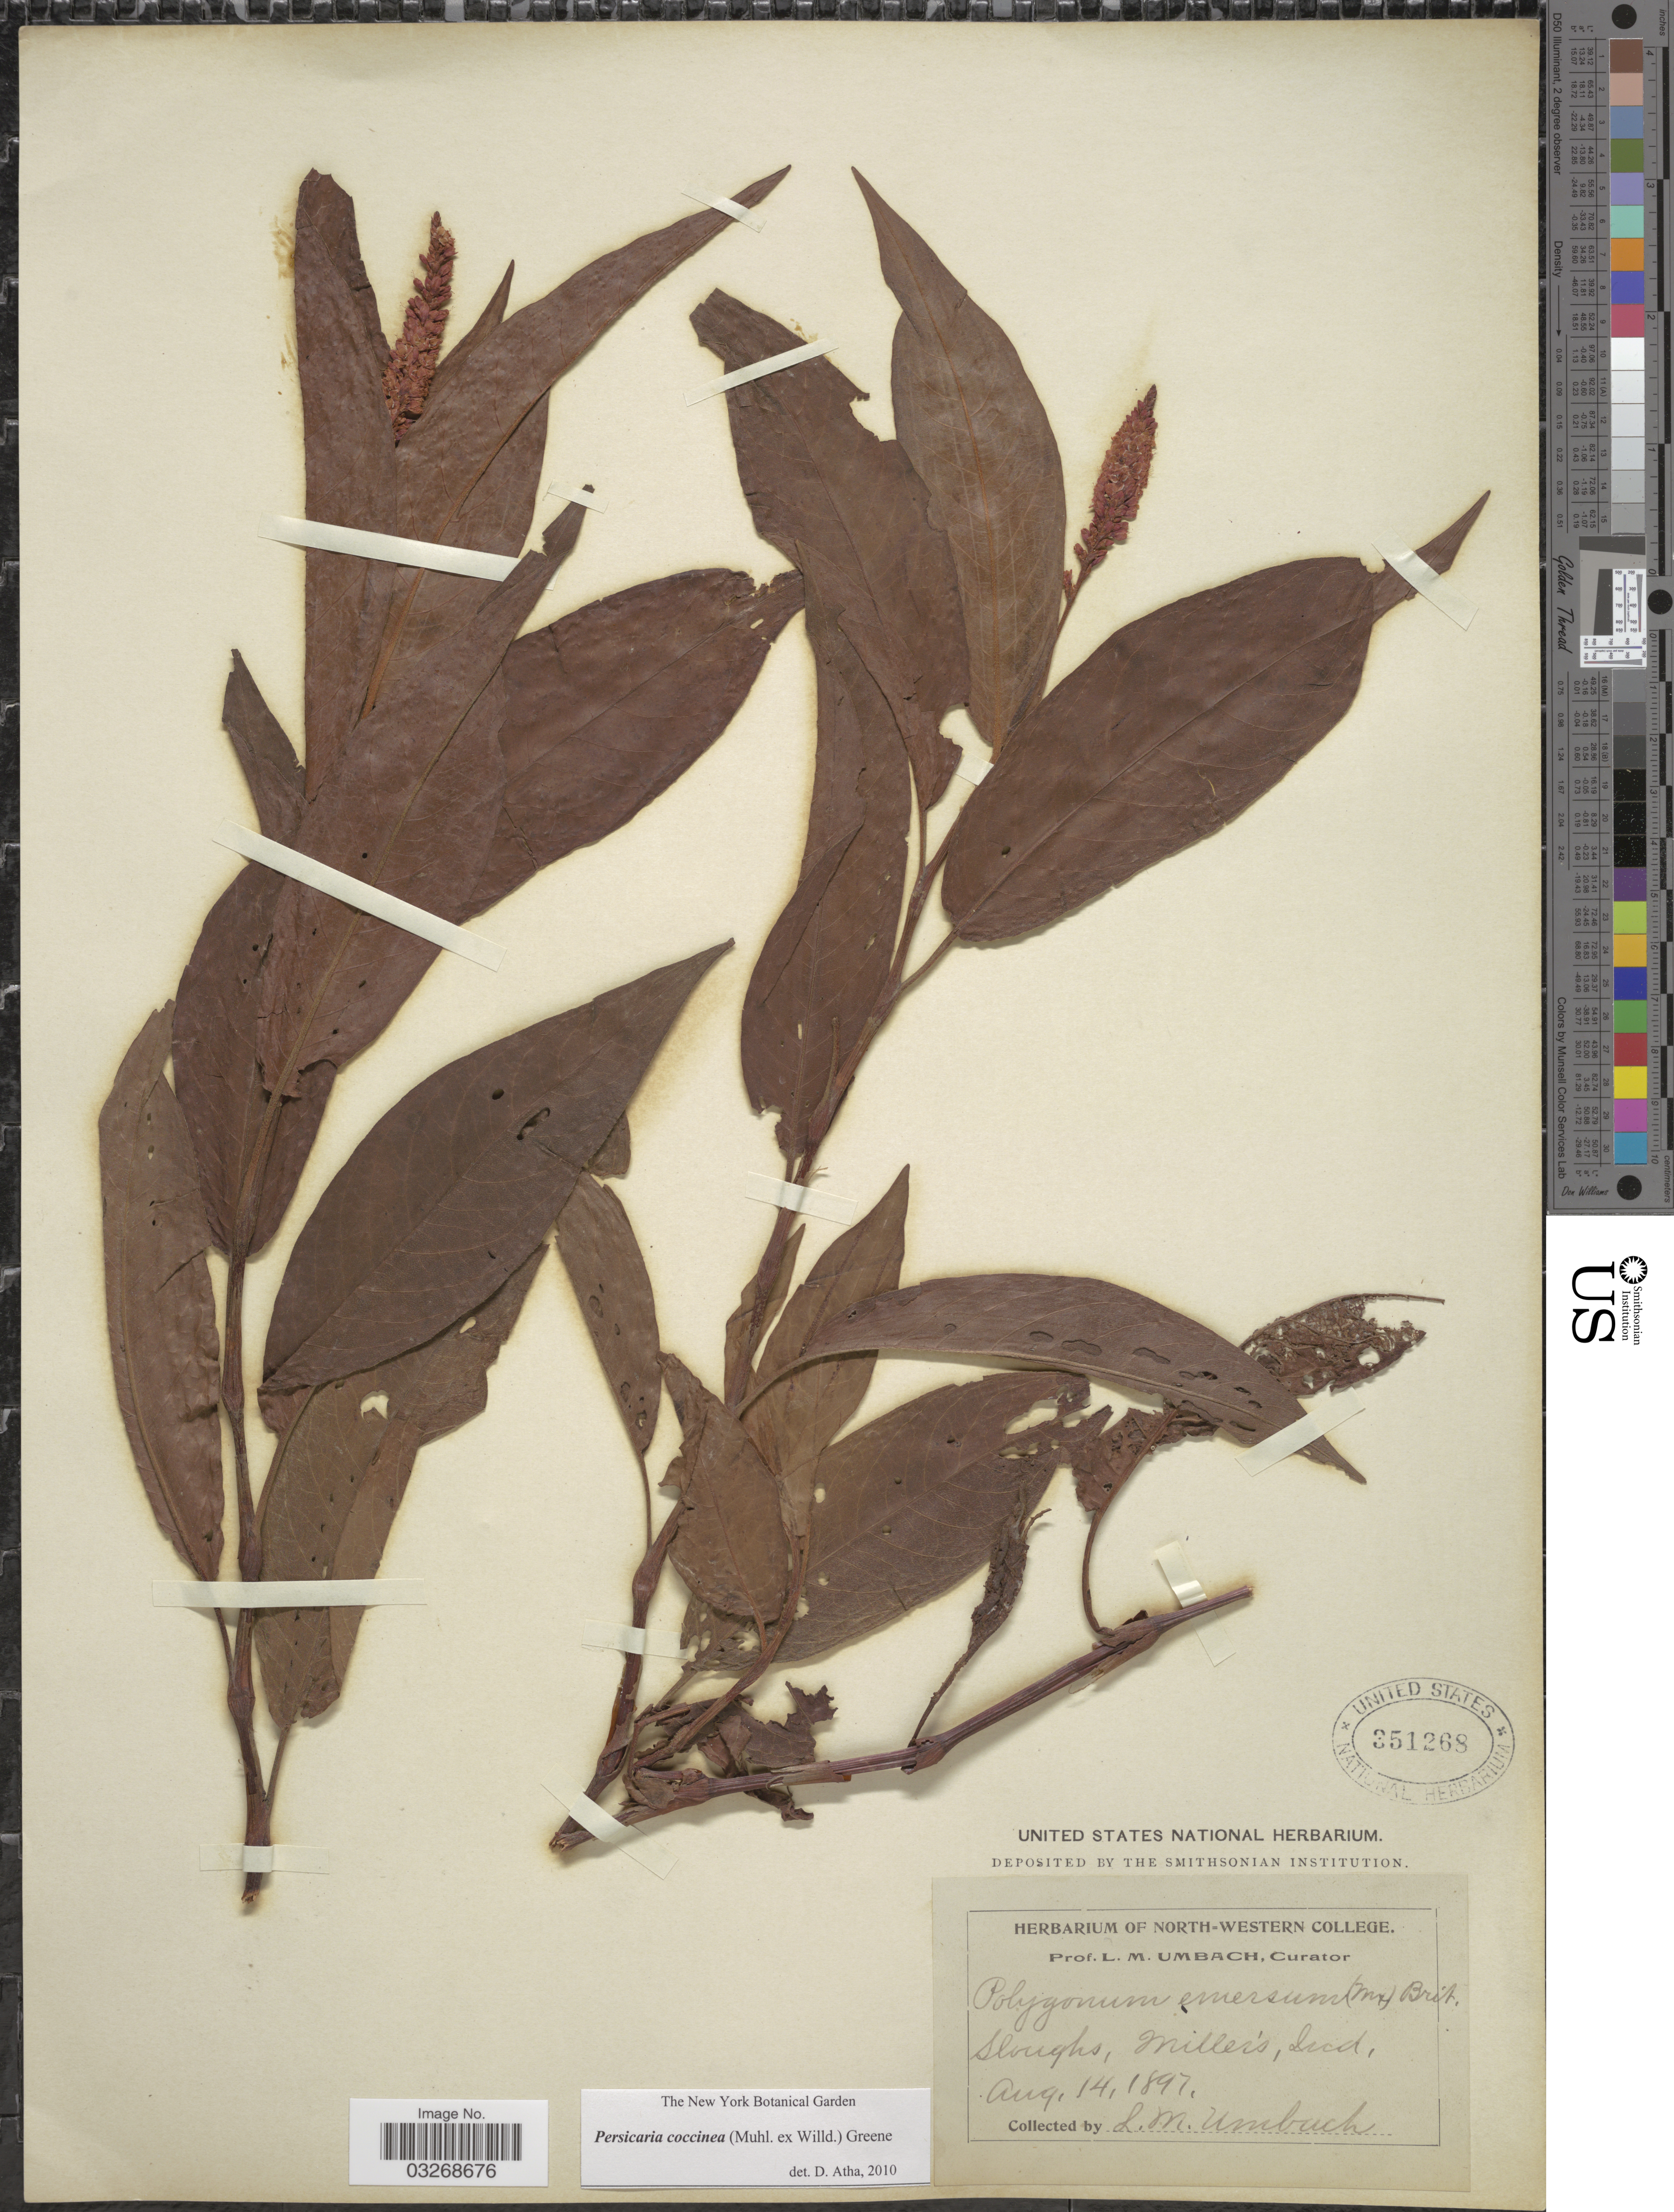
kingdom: Plantae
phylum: Tracheophyta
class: Magnoliopsida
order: Caryophyllales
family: Polygonaceae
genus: Persicaria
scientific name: Persicaria coccinea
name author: (Muhl. ex Willd.) Greene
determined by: Atha, D. E.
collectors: L. M. Umbach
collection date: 1897-08-14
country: United States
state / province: Indiana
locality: Miller's.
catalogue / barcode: US 351268